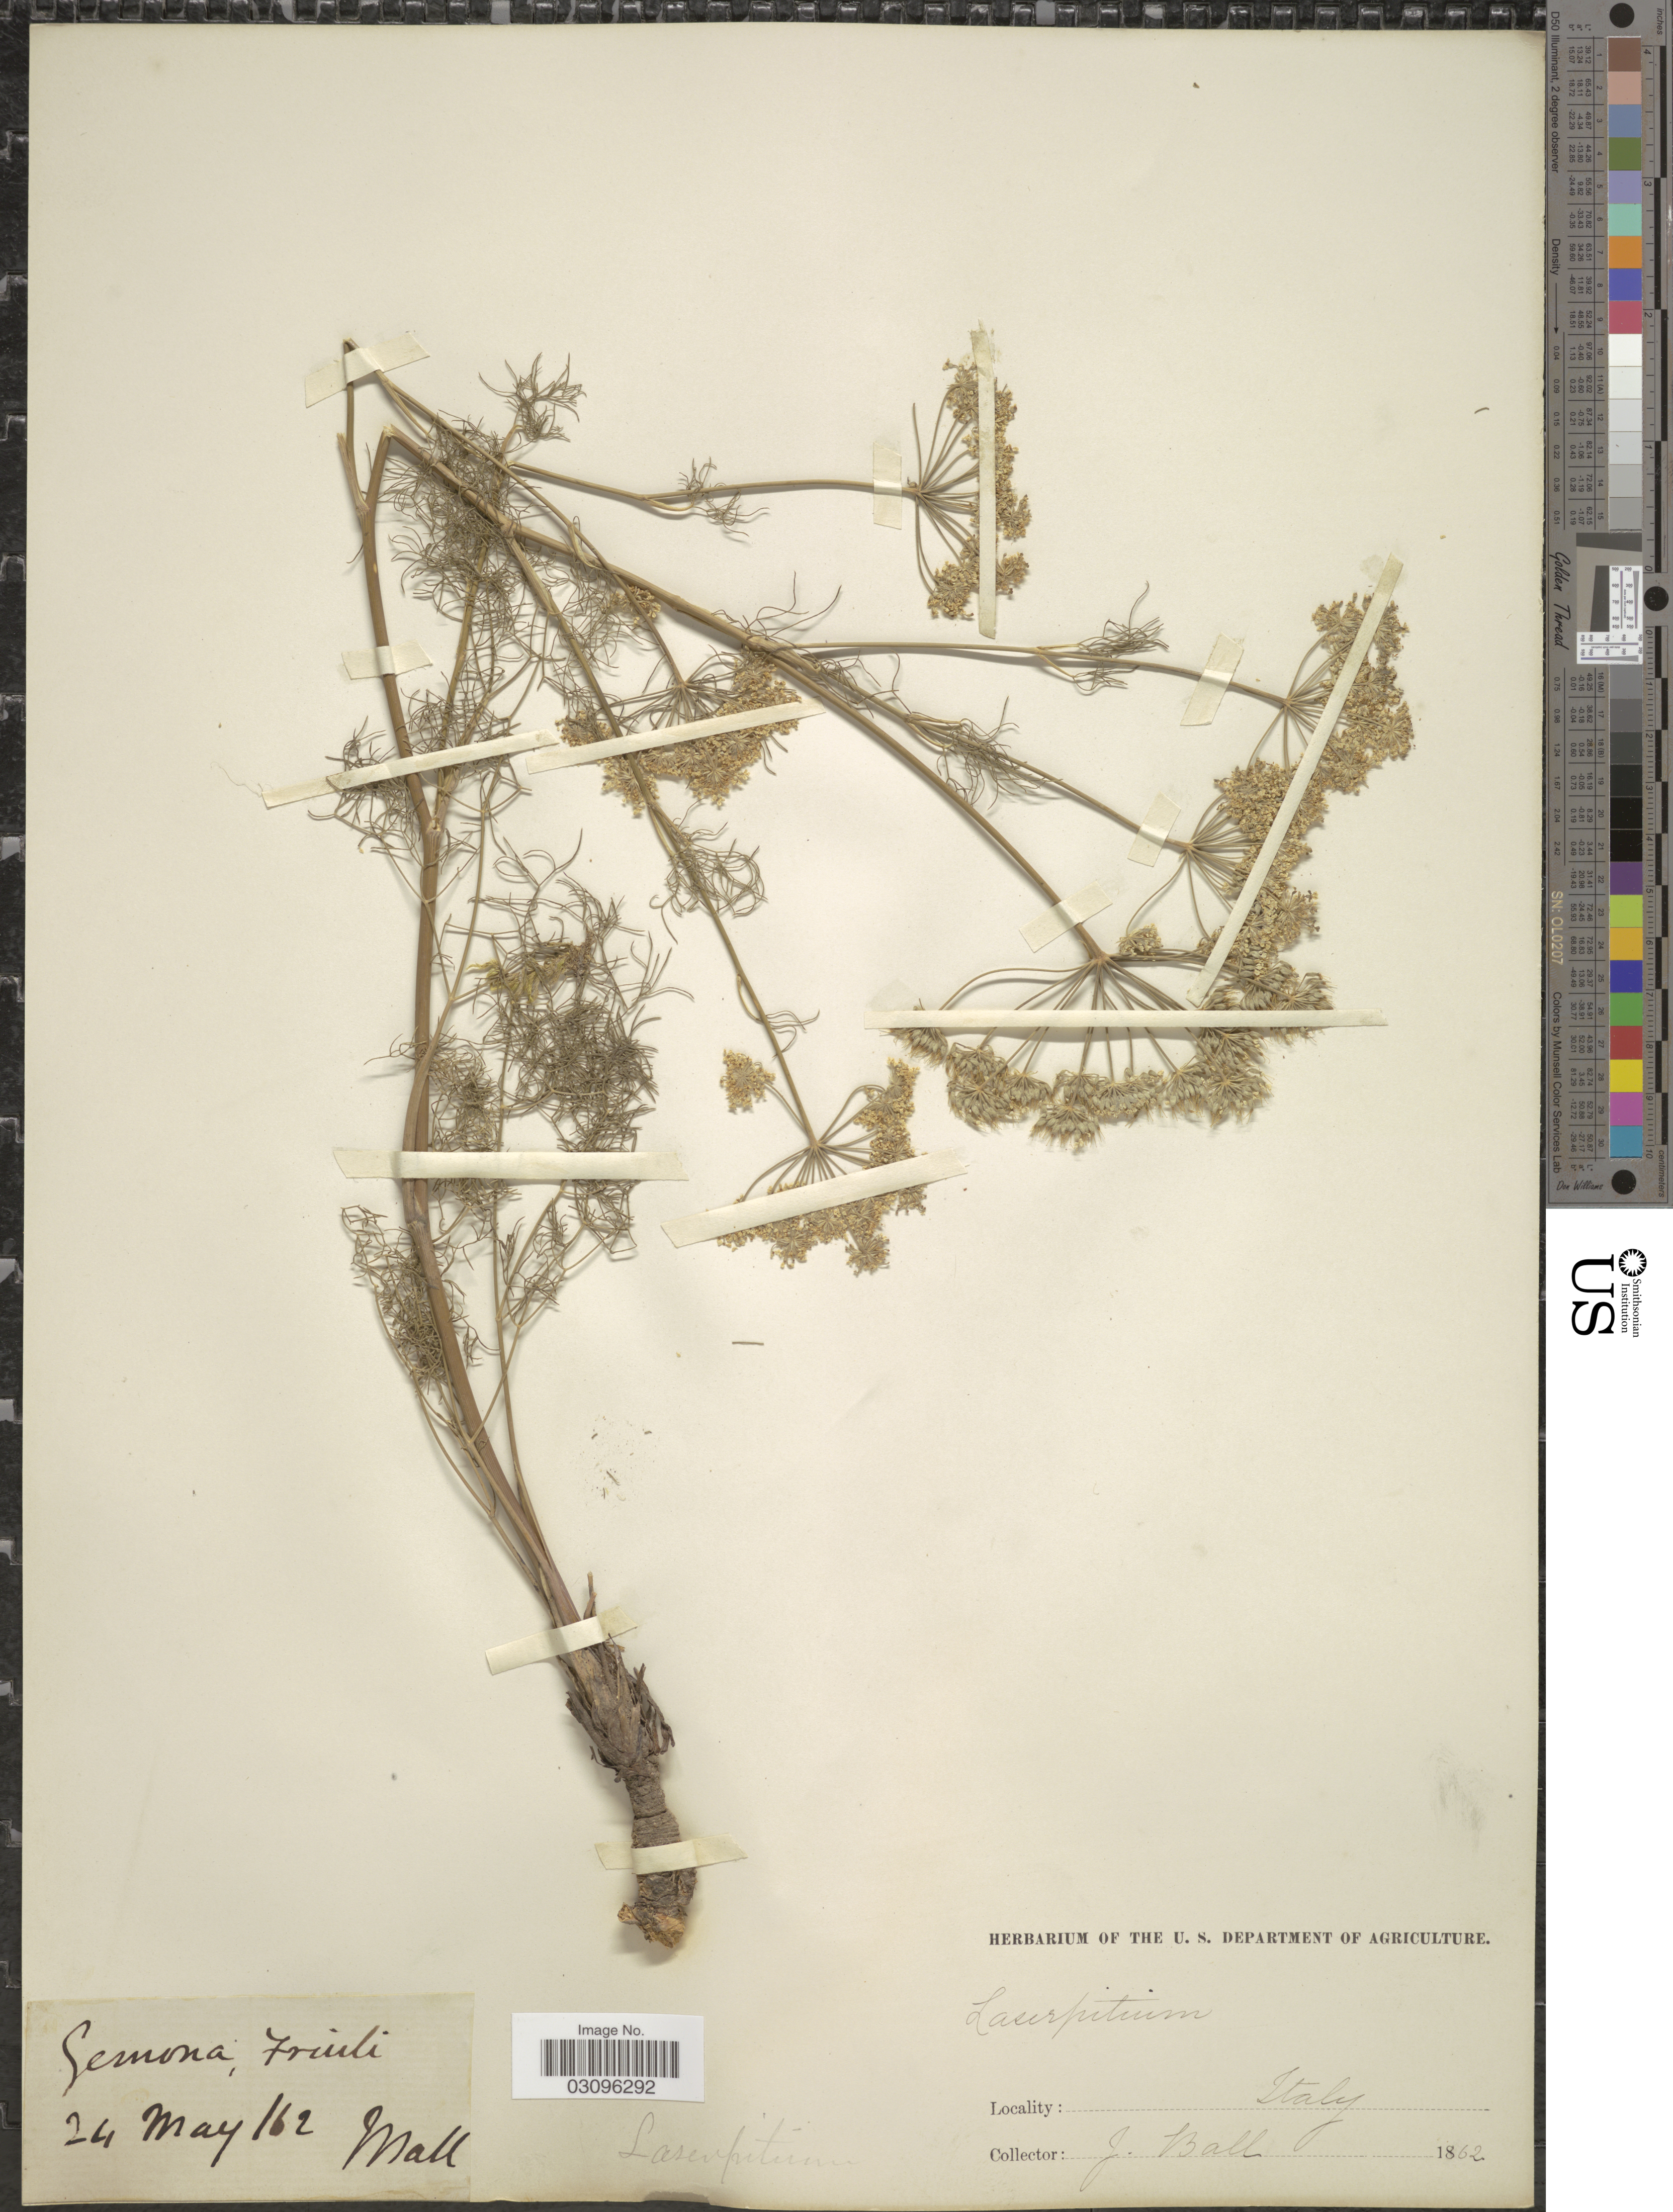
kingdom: Plantae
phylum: Tracheophyta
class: Magnoliopsida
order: Apiales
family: Apiaceae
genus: Laserpitium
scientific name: Laserpitium sp.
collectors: J. Ball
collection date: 1862-05-24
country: Italy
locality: Gemona, Friuli.